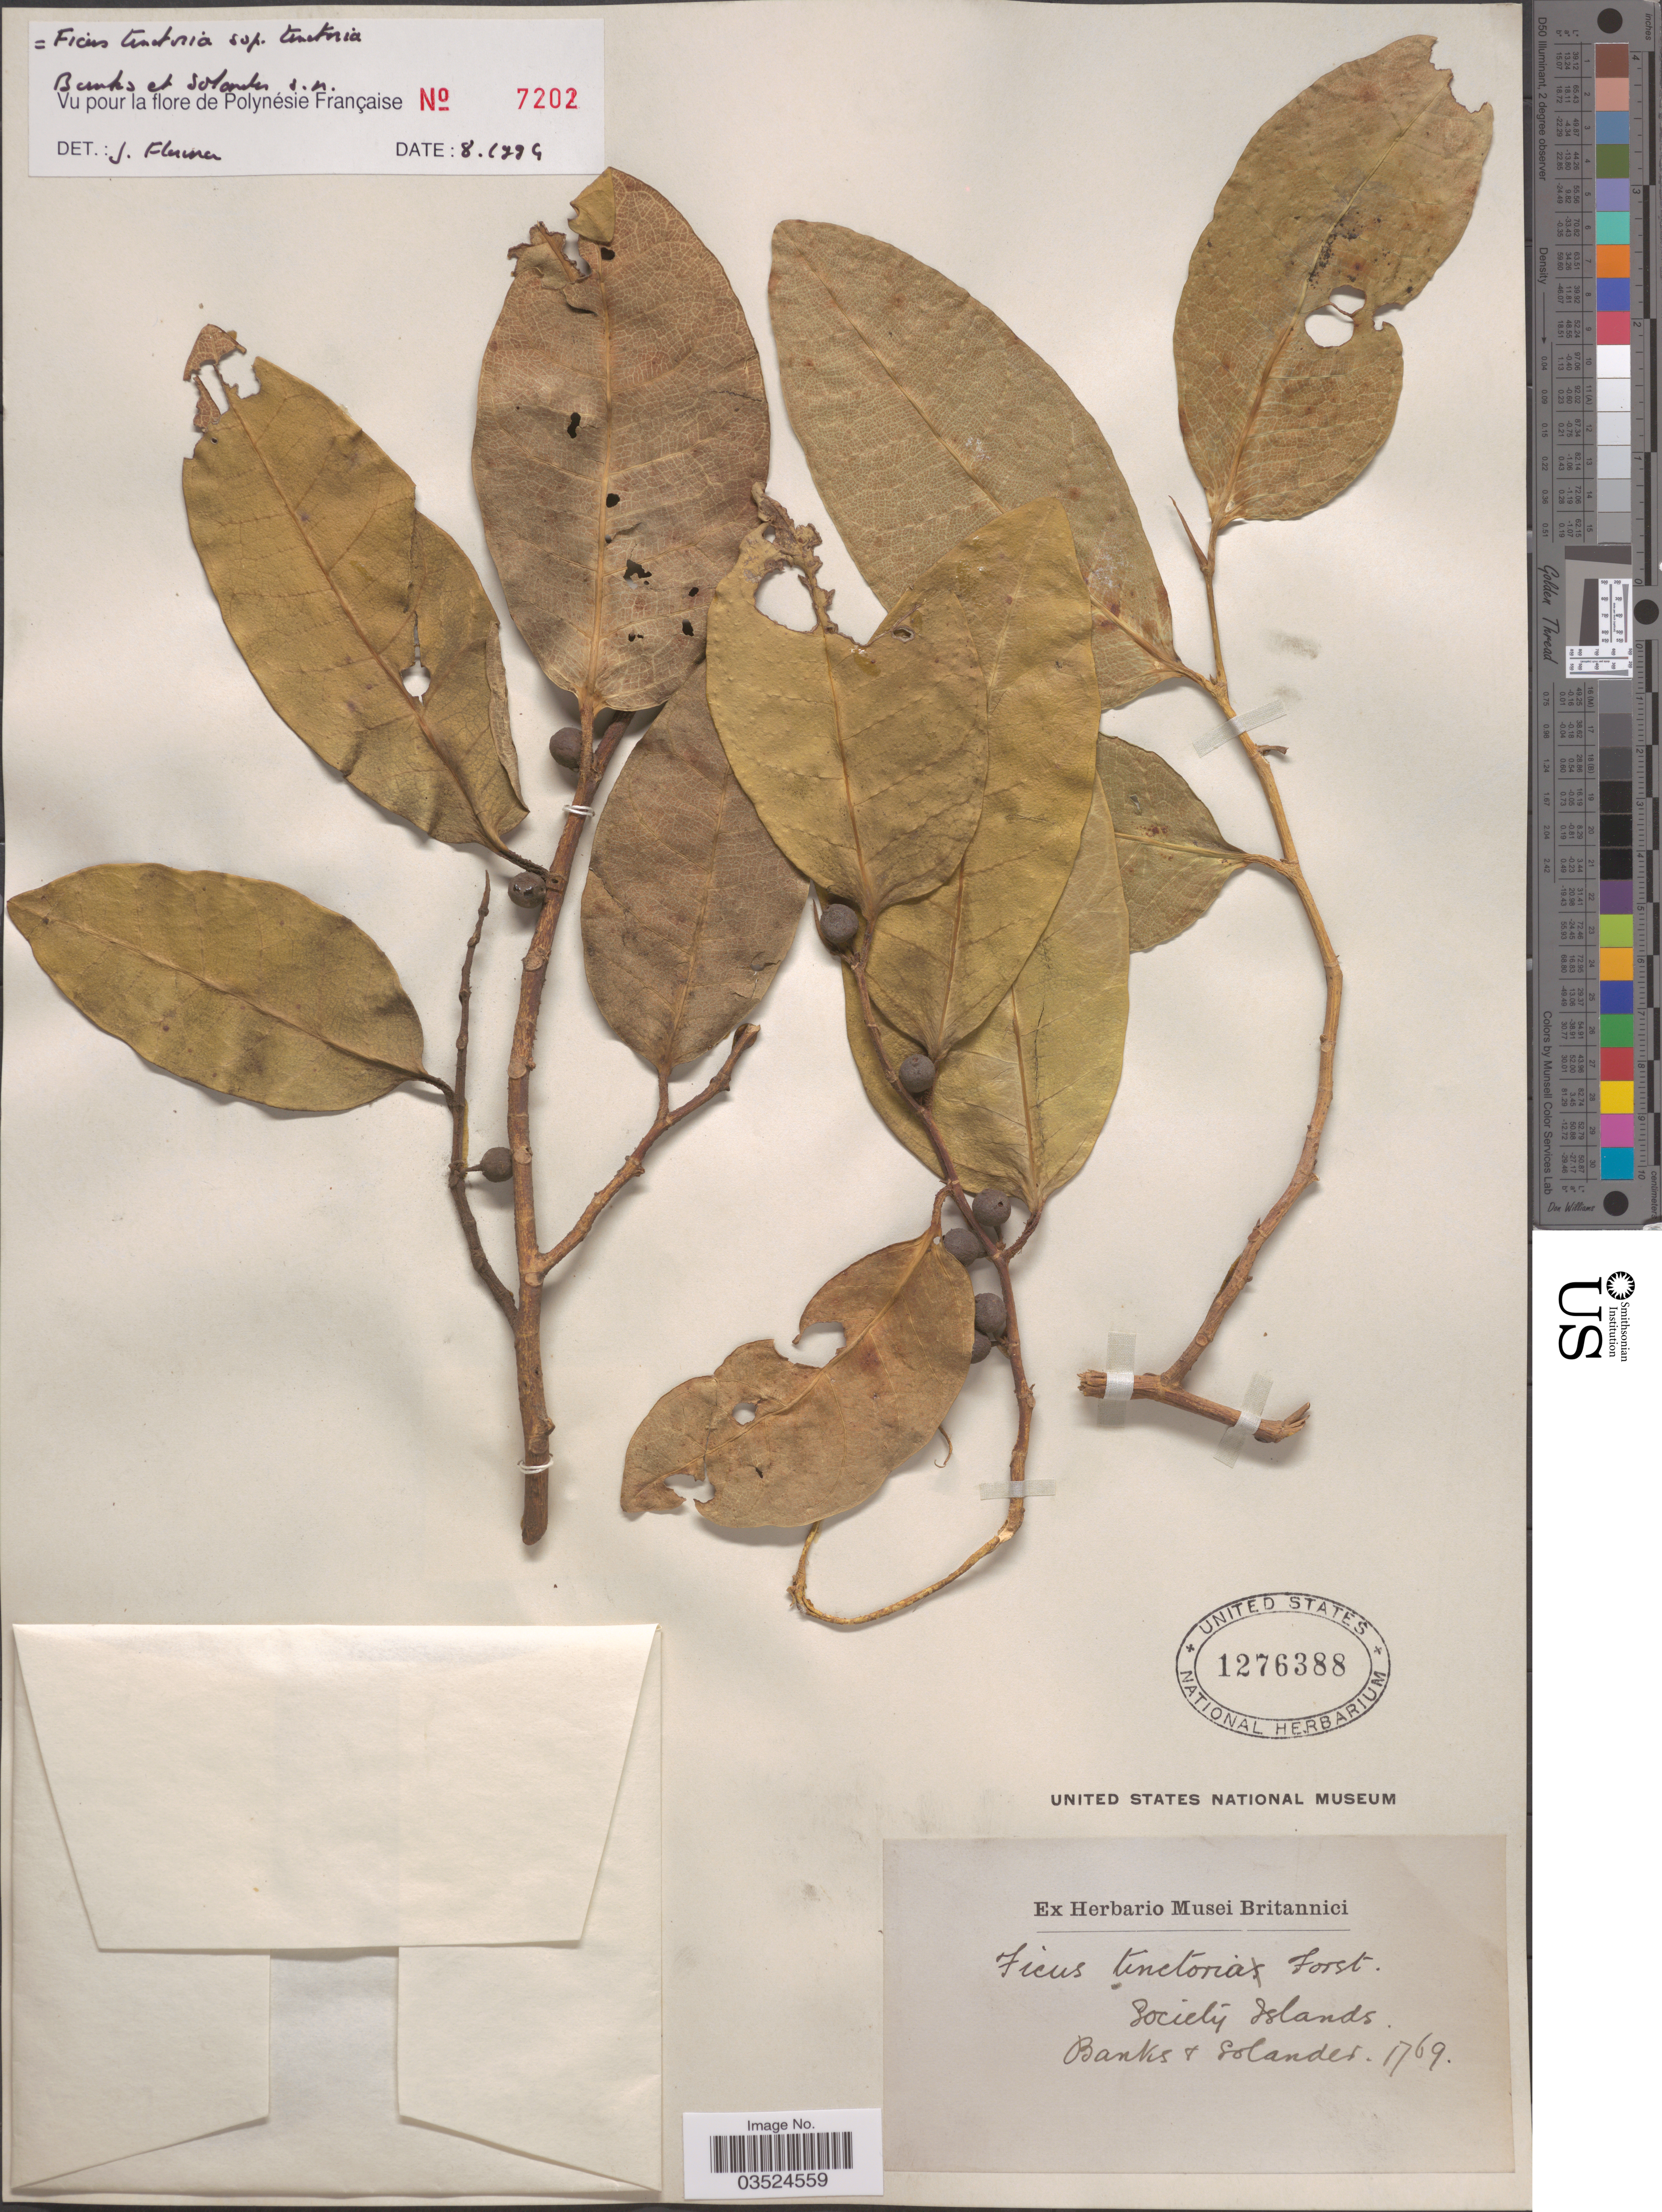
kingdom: Plantae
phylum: Tracheophyta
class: Magnoliopsida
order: Rosales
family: Moraceae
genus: Ficus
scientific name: Ficus tinctoria subsp. tinctoria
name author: G. Forst.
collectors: -- Banks & -- Solander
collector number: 1769 ?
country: French Polynesia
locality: Society Islands.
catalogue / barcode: US 1276388